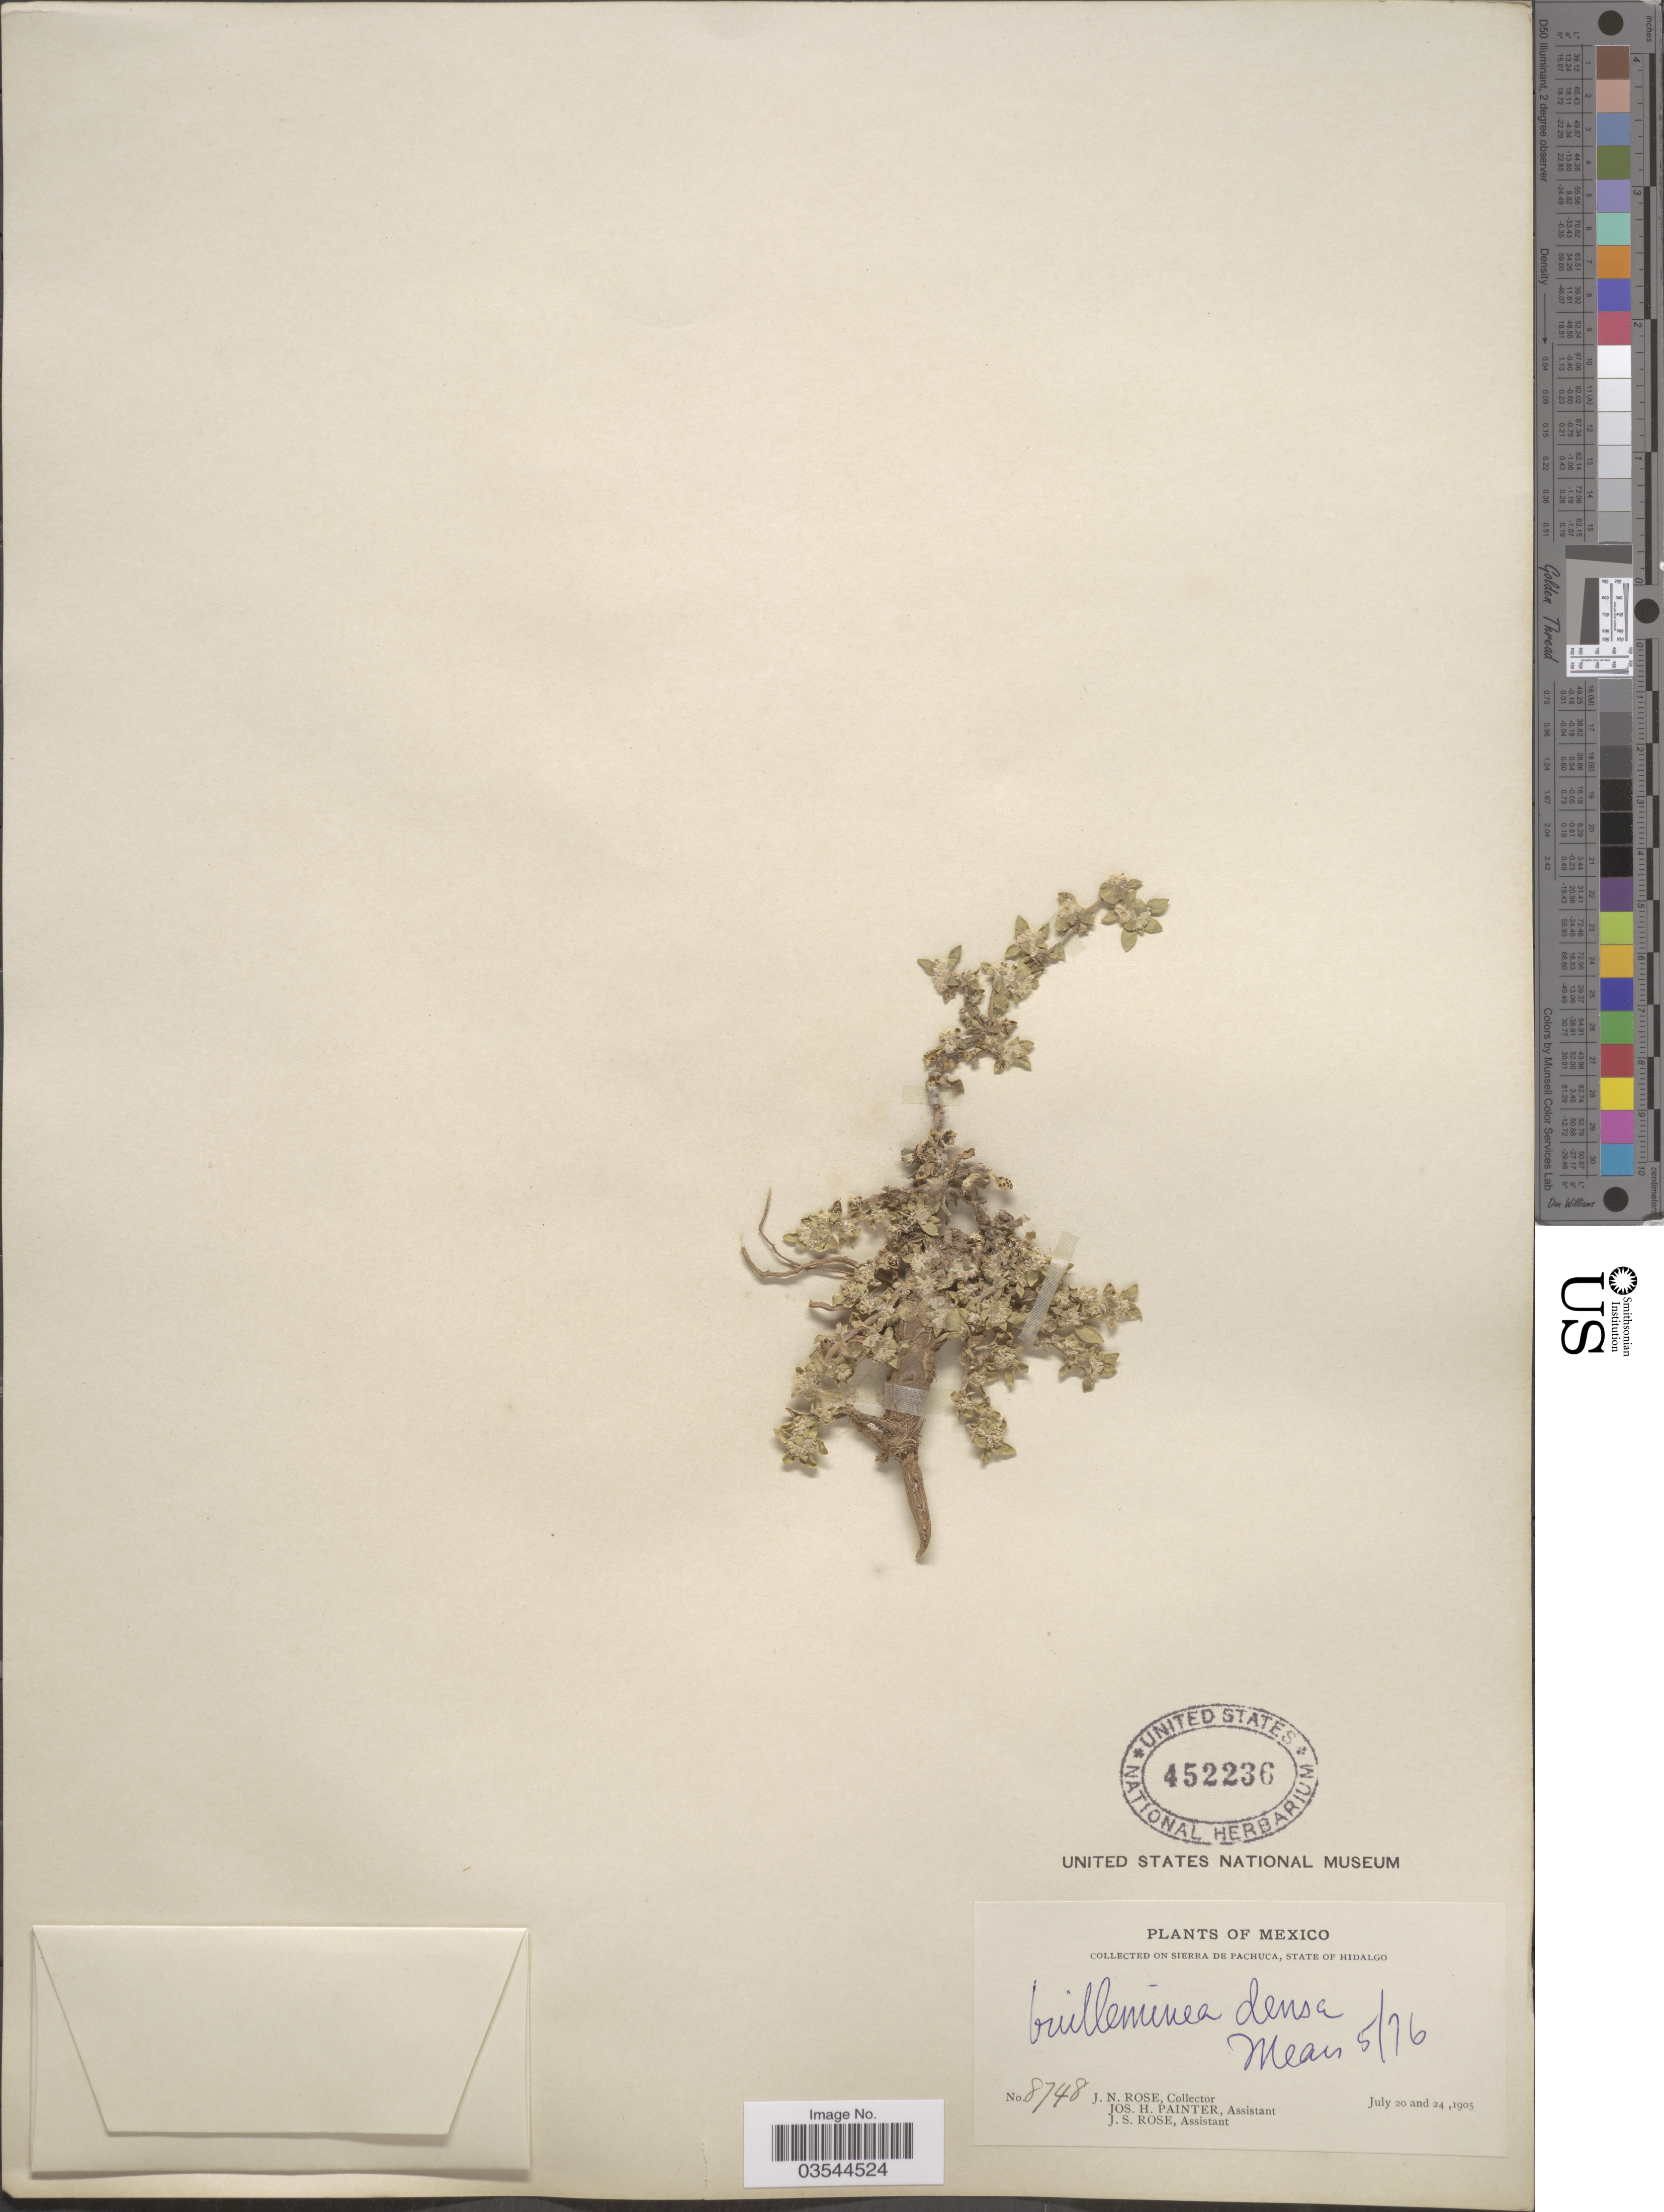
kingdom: Plantae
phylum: Tracheophyta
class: Magnoliopsida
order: Caryophyllales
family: Amaranthaceae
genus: Guilleminea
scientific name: Guilleminea densa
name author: (Humb. & Bonpl. ex Schult.) Moq.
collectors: J. N. Rose, J. H. Painter & J. S. Rose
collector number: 8748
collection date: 1905-07-20/1905-07-24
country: Mexico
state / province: Hidalgo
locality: Sierra de Pachuca.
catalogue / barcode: US 452236